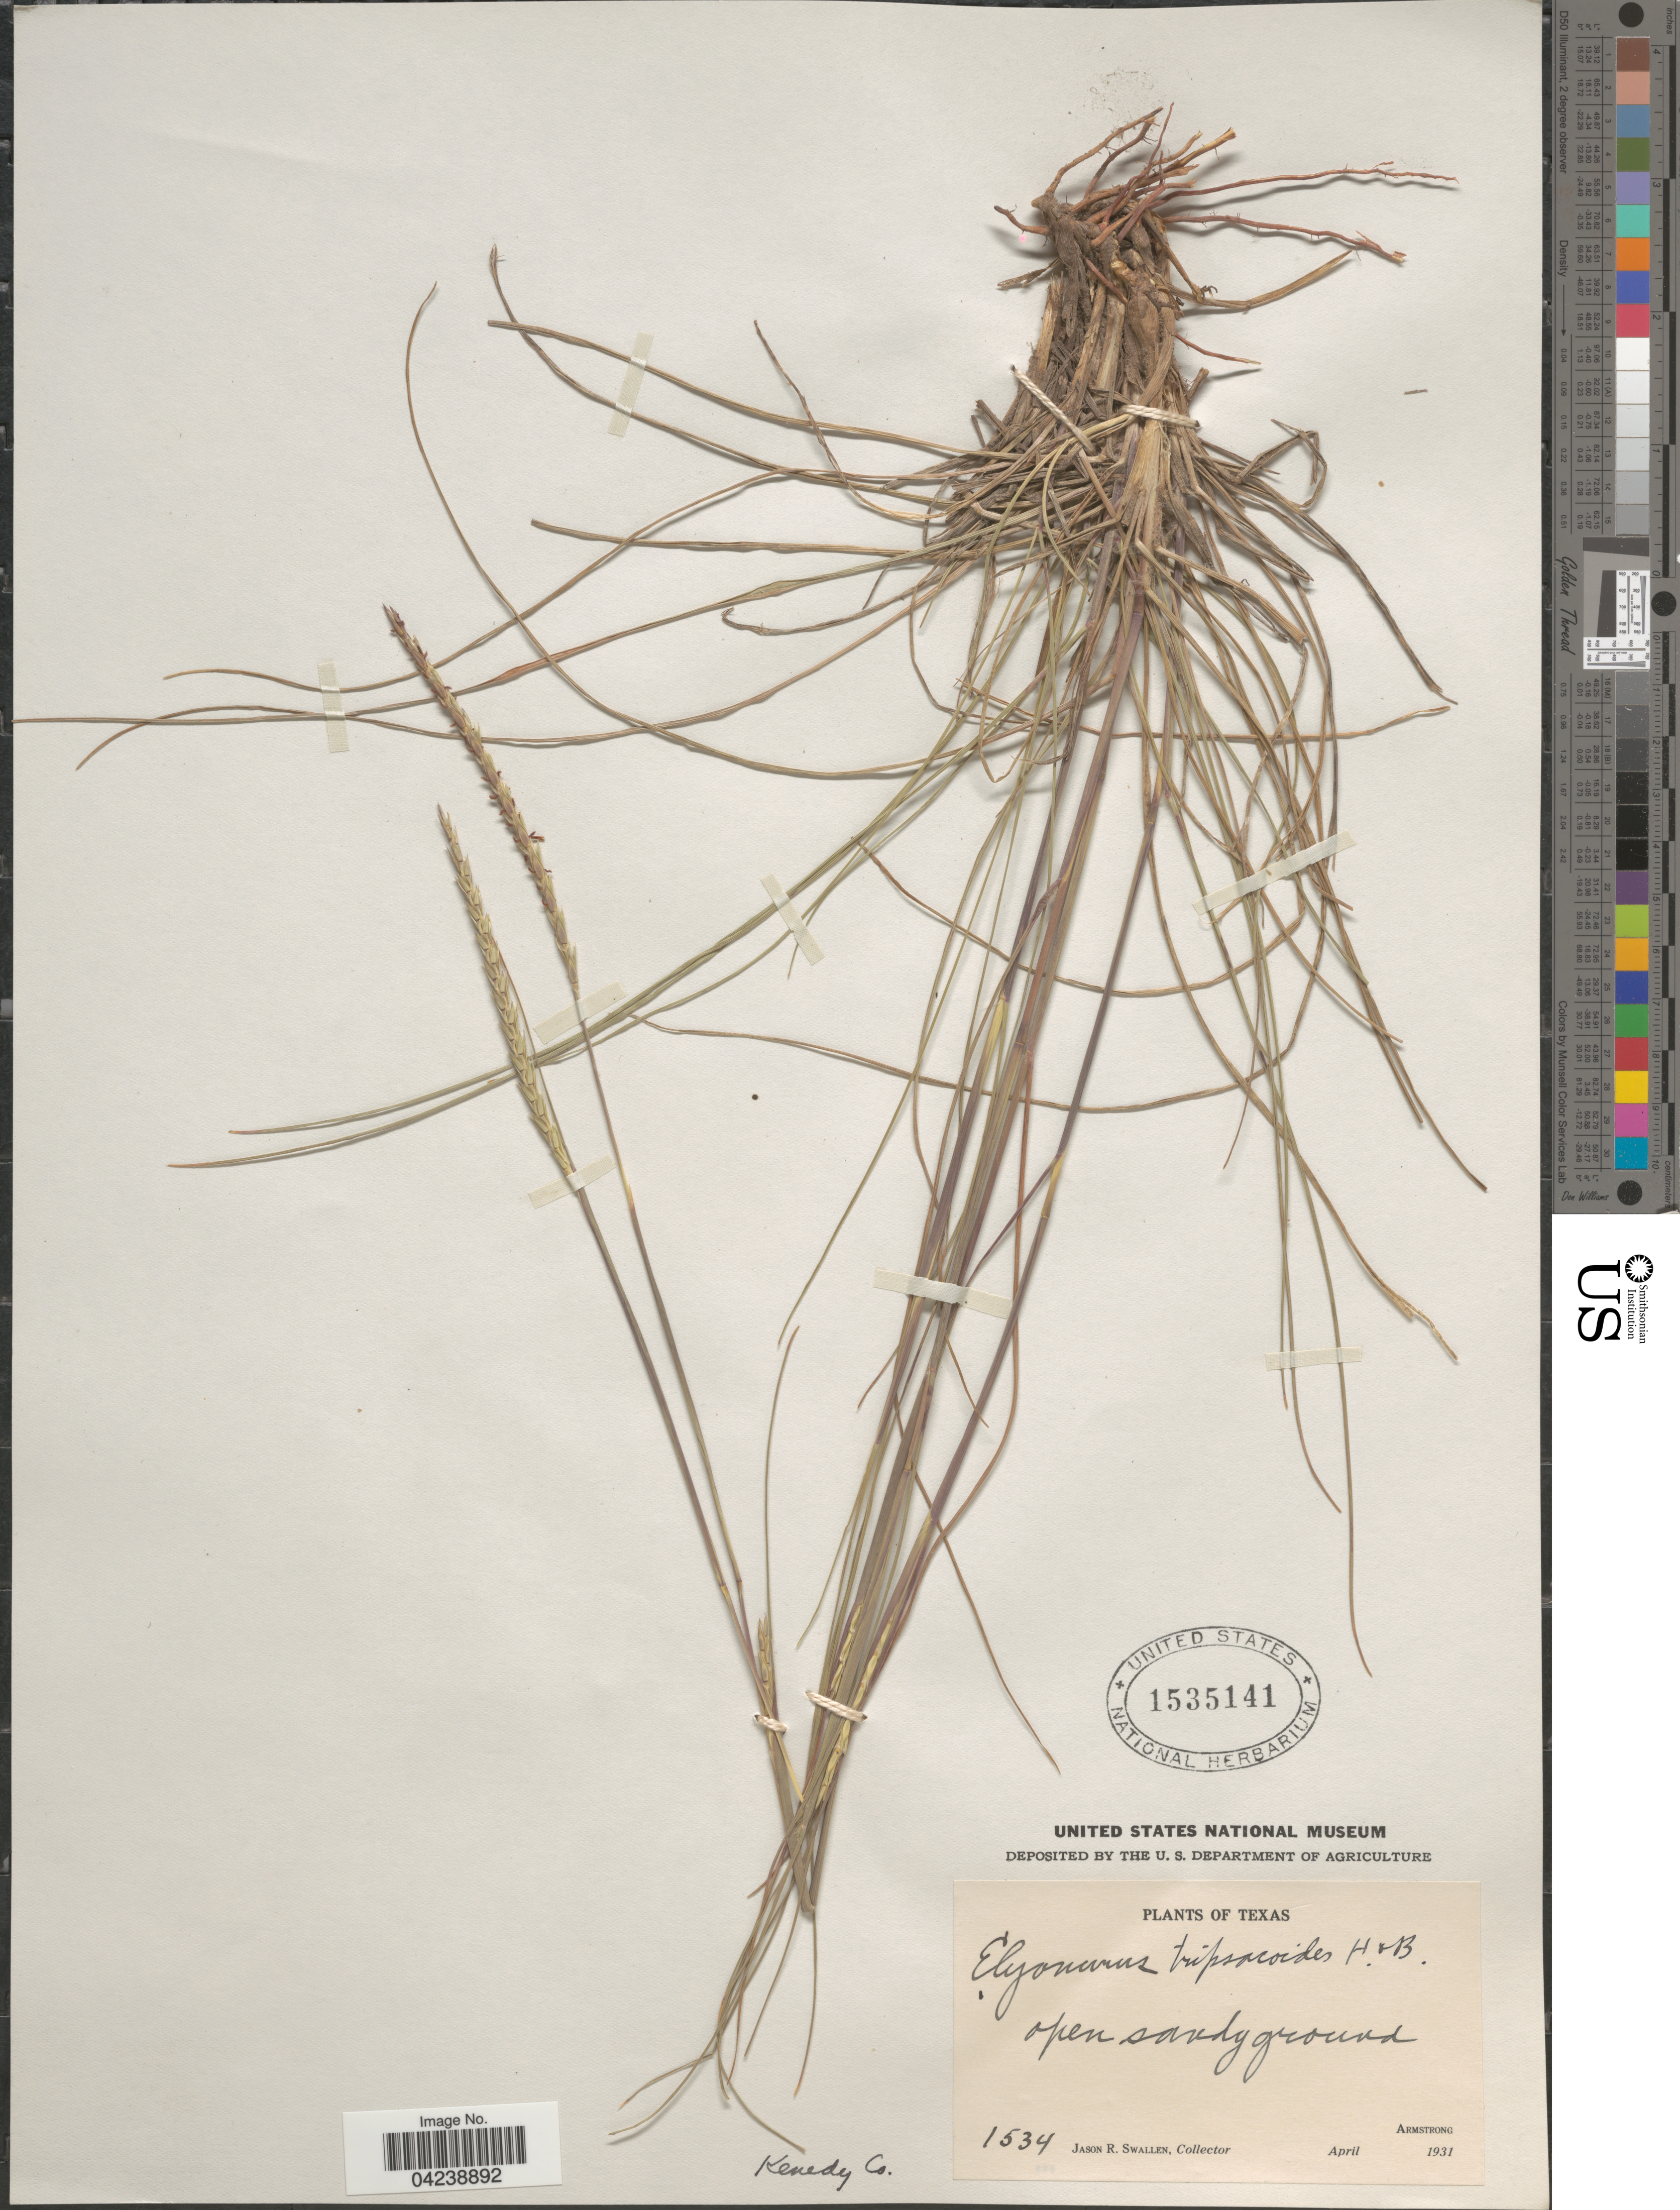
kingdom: Plantae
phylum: Tracheophyta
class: Liliopsida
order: Poales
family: Poaceae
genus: Elionurus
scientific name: Elionurus tripsacoides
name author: Humb. & Bonpl. ex Willd.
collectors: J. R. Swallen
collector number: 1534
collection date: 1931-04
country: United States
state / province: Texas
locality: Kenedy Co. Armstrong.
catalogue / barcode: US 1535141